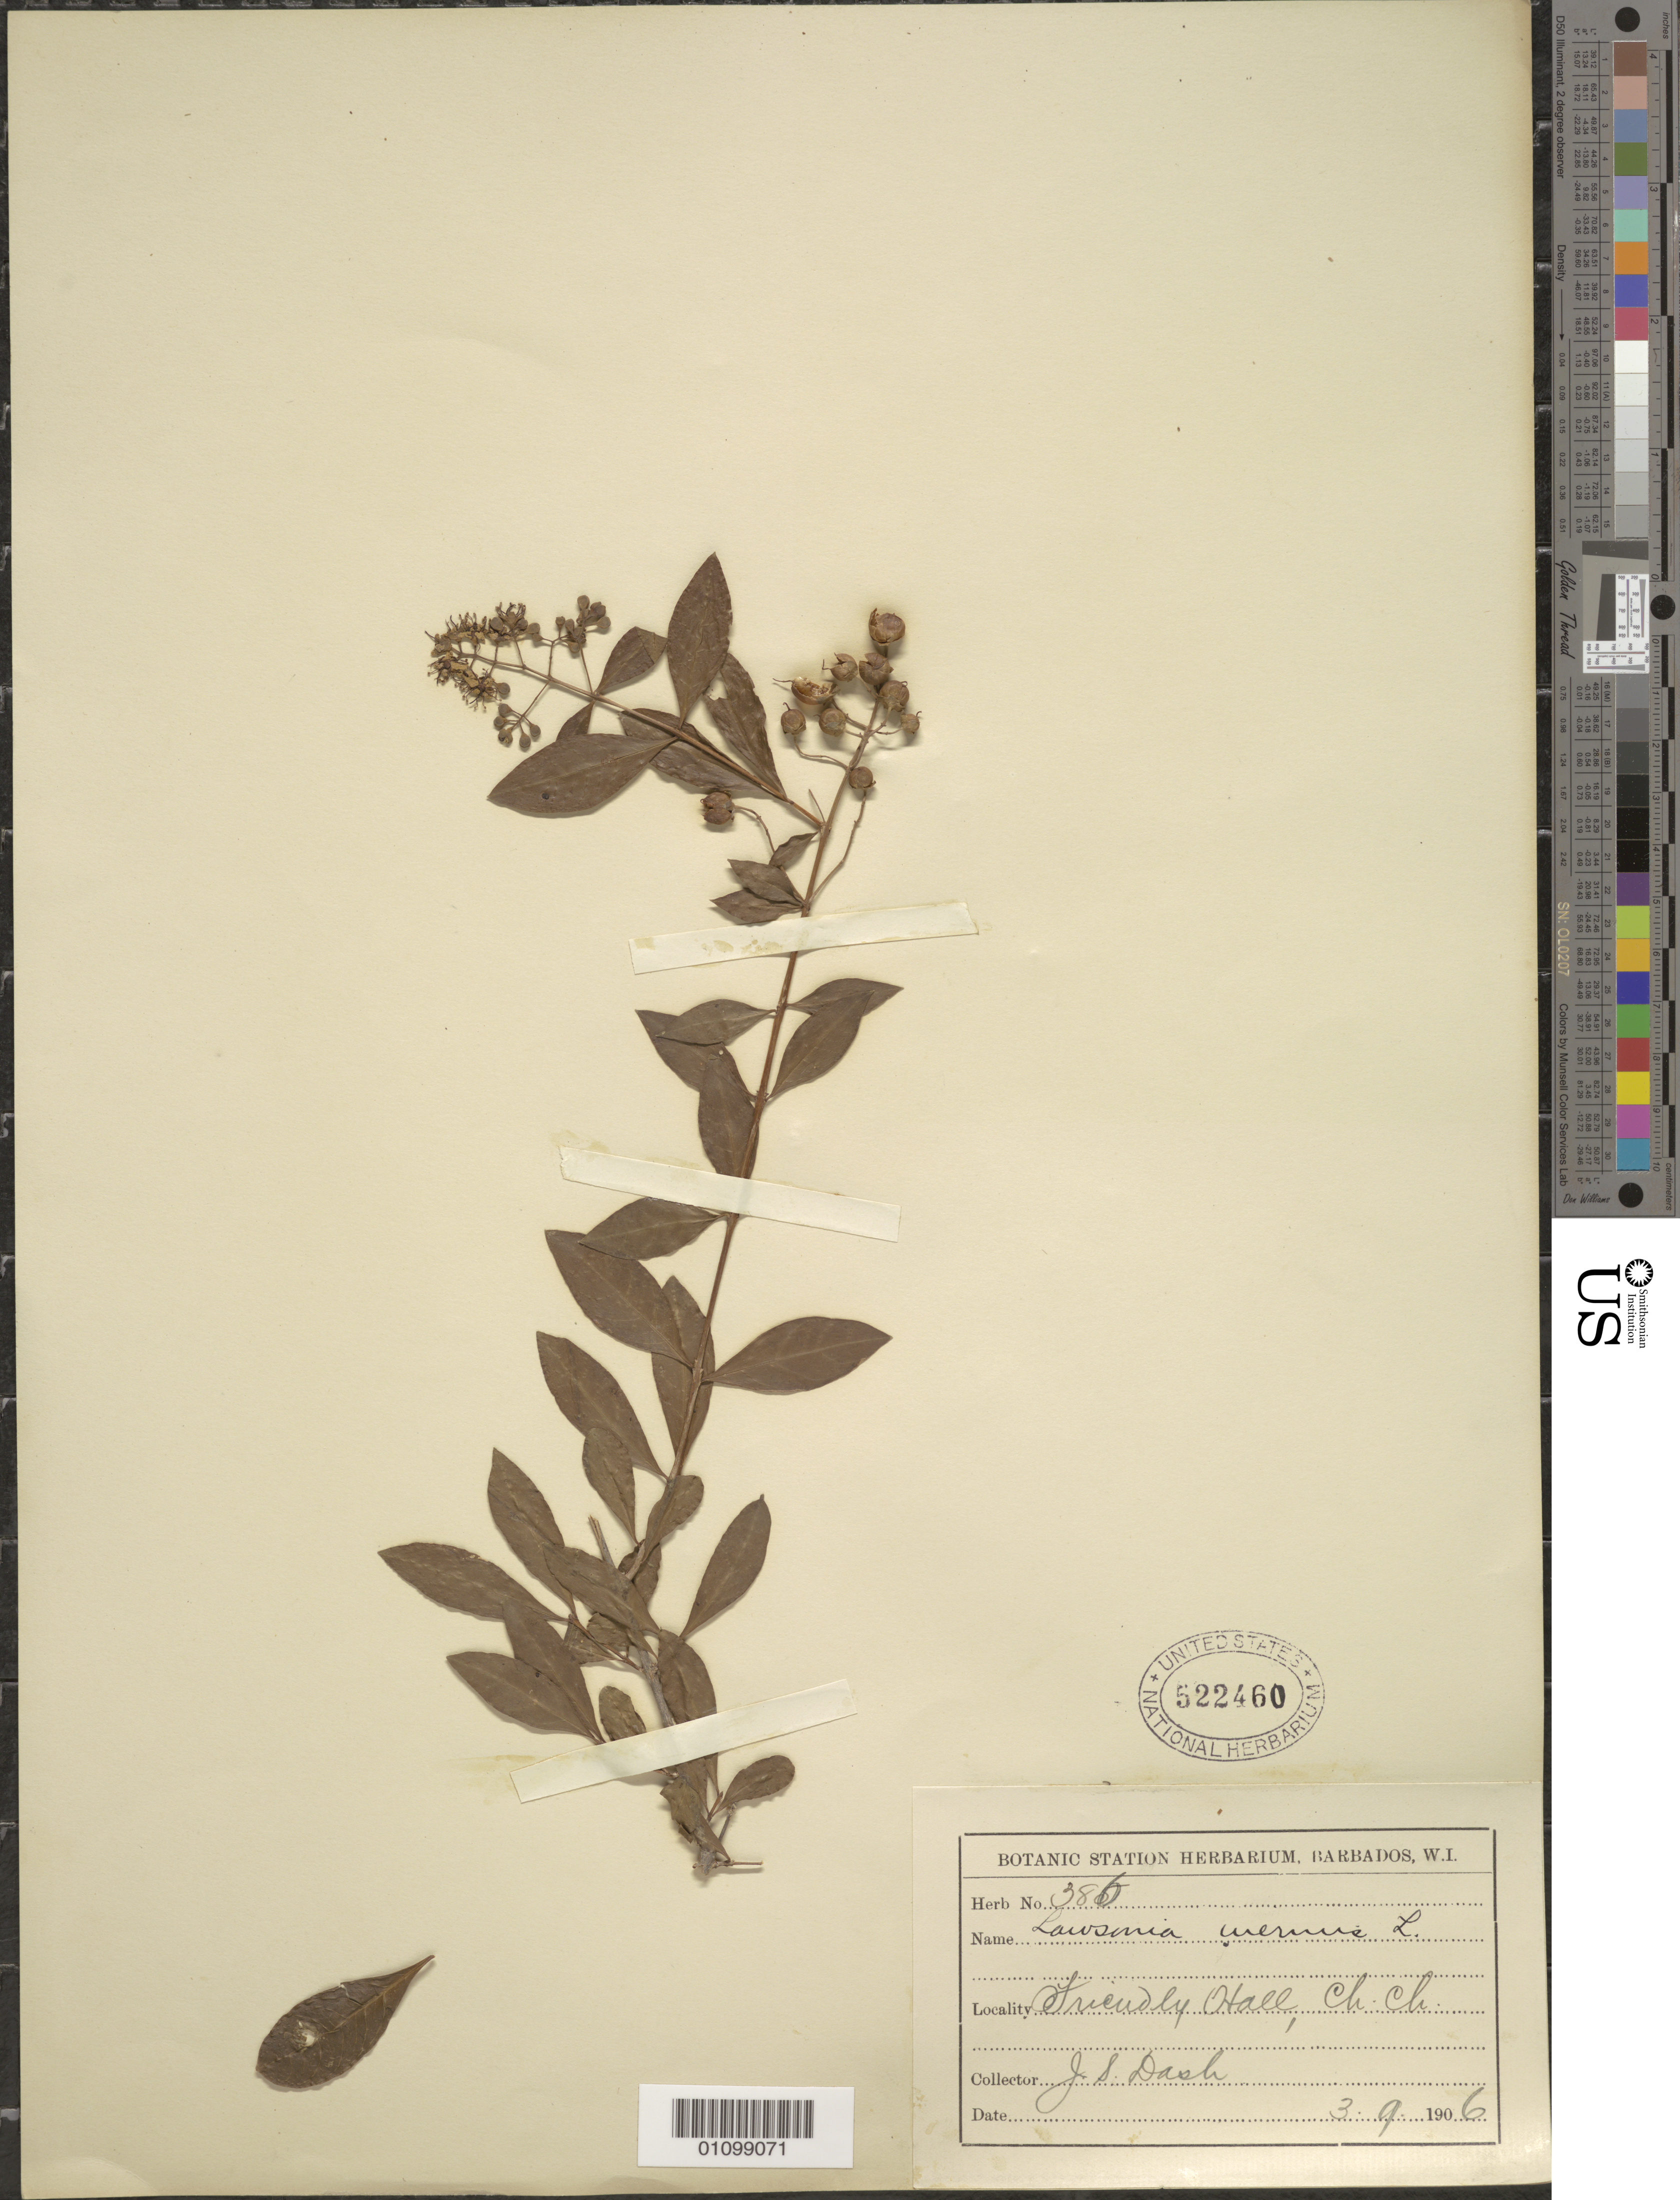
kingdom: Plantae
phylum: Tracheophyta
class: Magnoliopsida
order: Myrtales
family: Lythraceae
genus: Lawsonia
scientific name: Lawsonia inermis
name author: L.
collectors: J. Dash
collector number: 386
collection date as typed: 03 Sep 1906 or 09 Mar 1906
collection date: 1906-03-09 or 1906-09-03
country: Barbados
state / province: Christ Church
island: Barbados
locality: Friendly Hall.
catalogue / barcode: US 522460